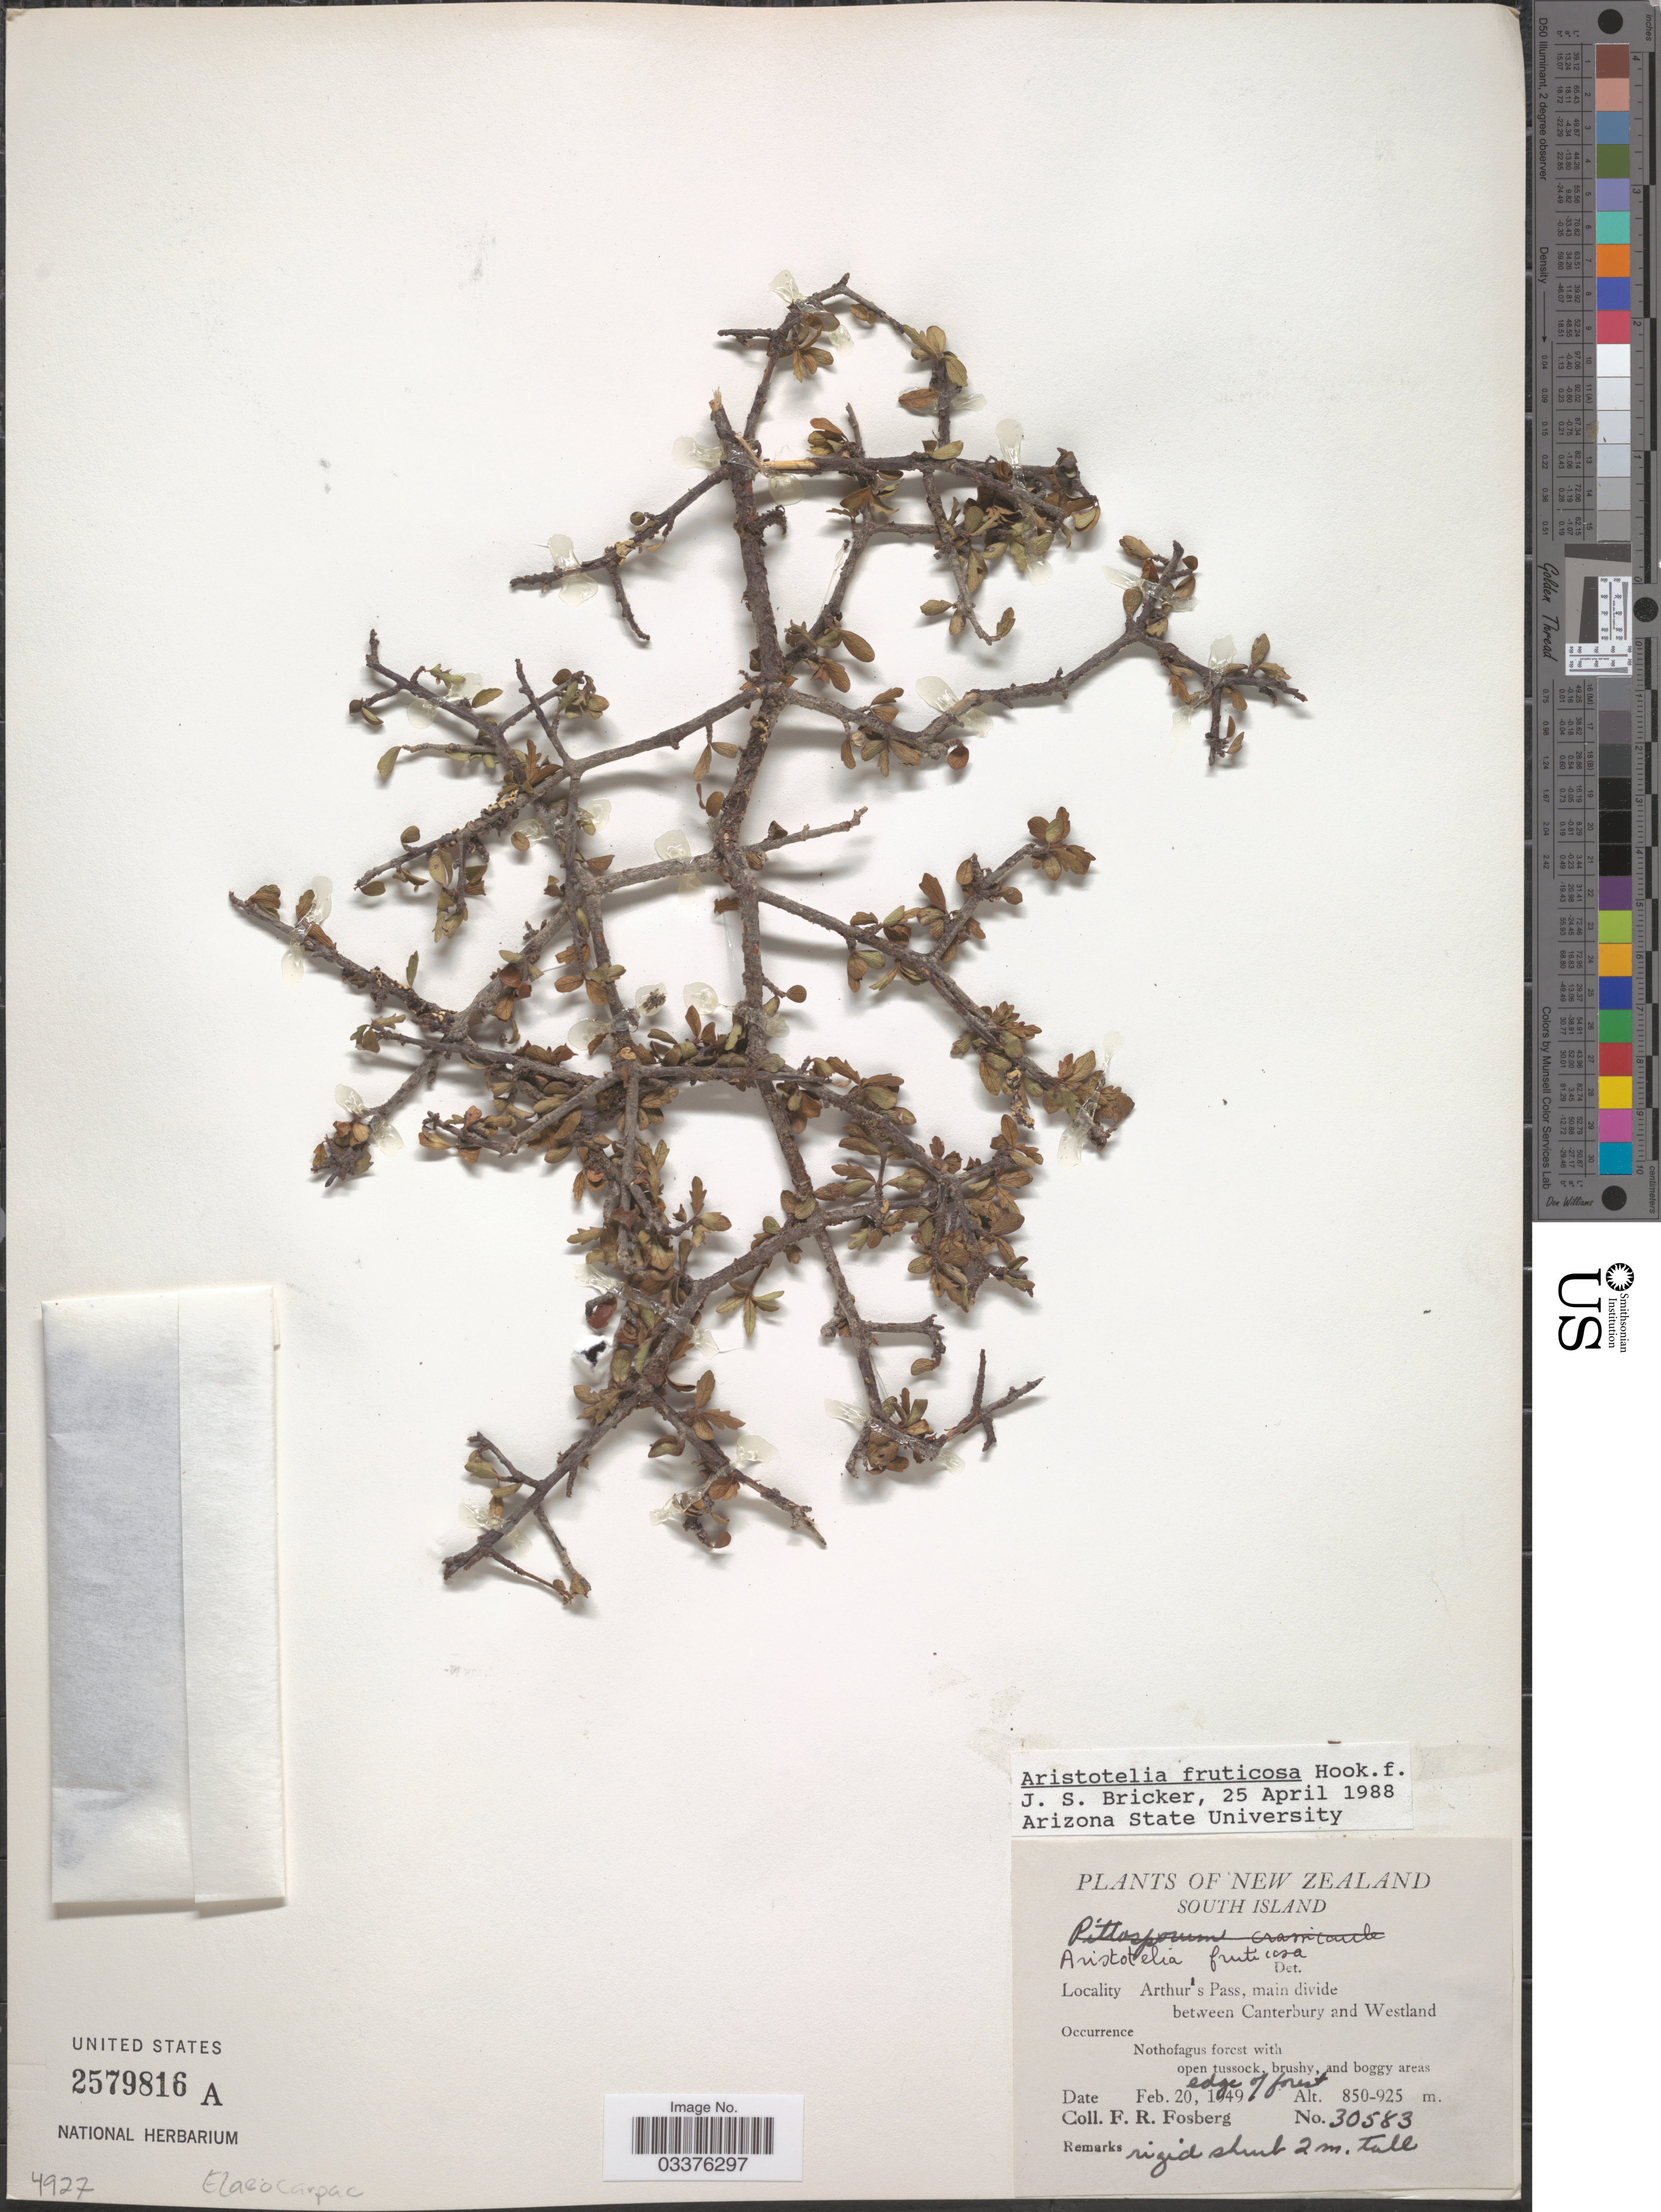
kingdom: Plantae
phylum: Tracheophyta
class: Magnoliopsida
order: Oxalidales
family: Elaeocarpaceae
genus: Aristotelia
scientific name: Aristotelia fruticosa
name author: Hook. f.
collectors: F. R. Fosberg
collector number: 30583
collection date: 1949-02-20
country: New Zealand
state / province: Canterbury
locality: South Island. Arthur's Pass, main divide between Canterbury and Westland.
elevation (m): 850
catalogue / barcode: US 2579816A